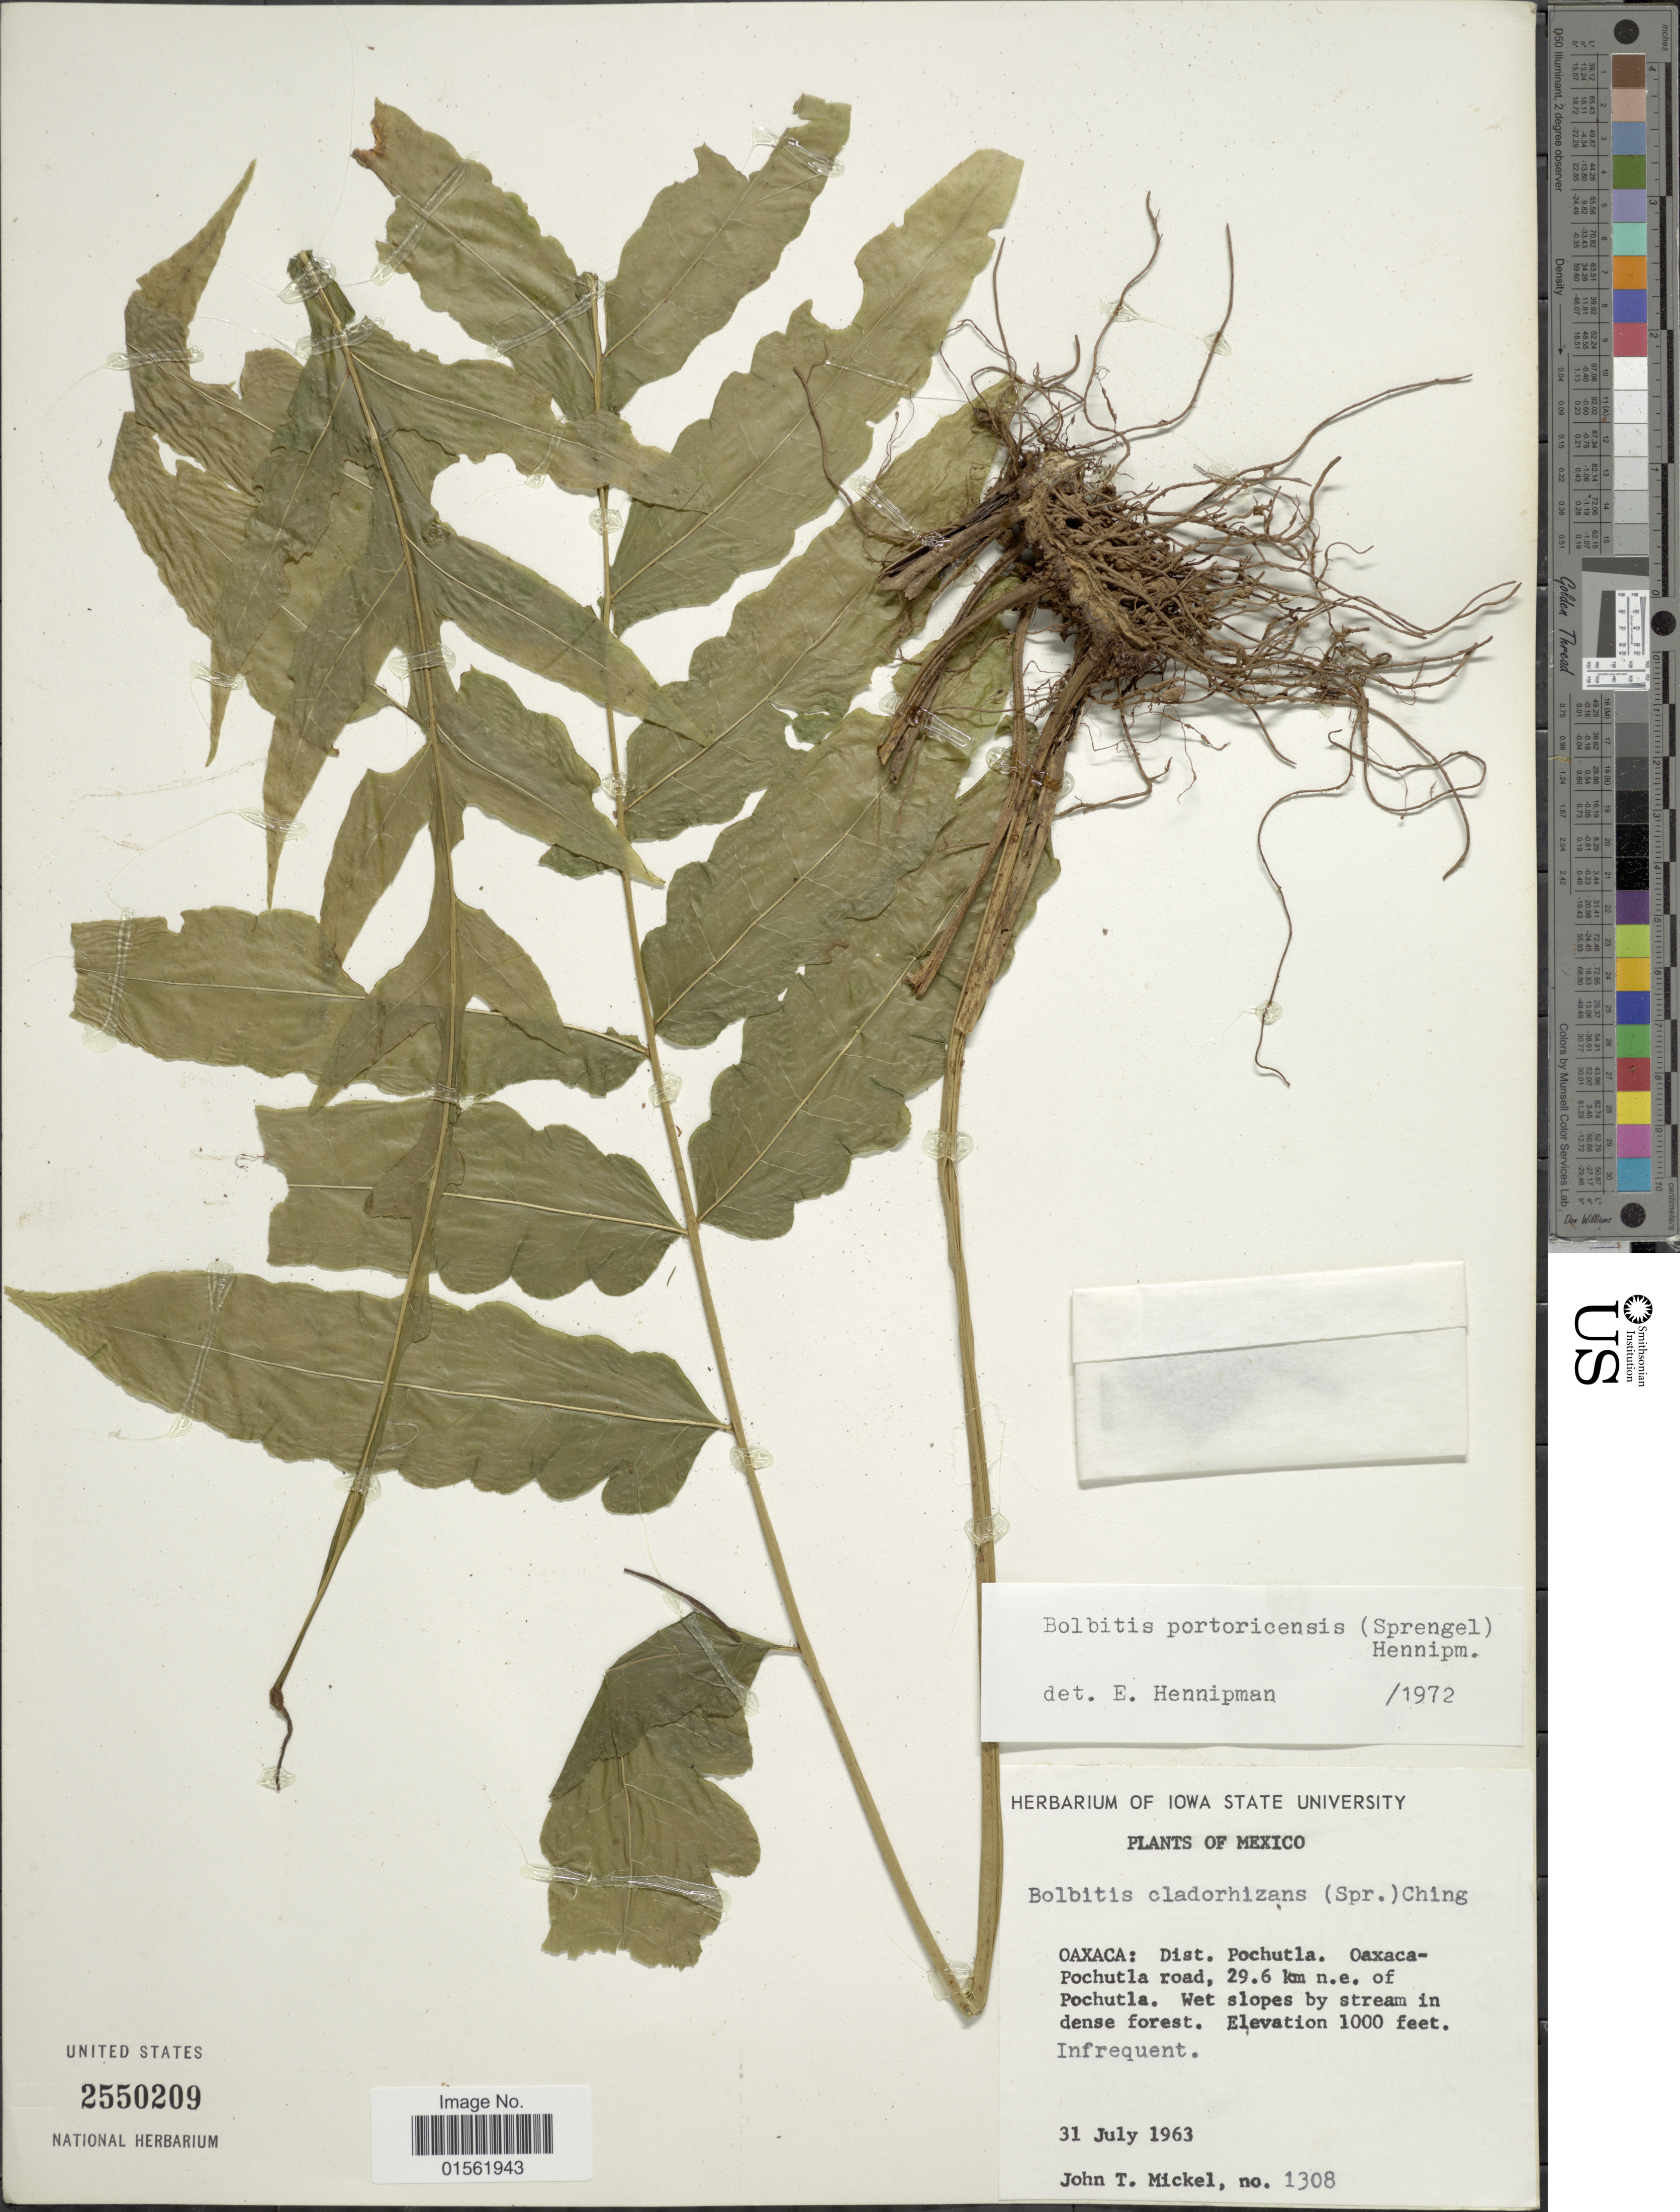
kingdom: Plantae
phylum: Tracheophyta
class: Polypodiopsida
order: Polypodiales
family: Dryopteridaceae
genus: Bolbitis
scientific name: Bolbitis portoricensis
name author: (Spreng.) Hennipman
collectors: J. T. Mickel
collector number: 1308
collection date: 1963-07-31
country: Mexico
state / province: Oaxaca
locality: Dist. Pochutla. Oaxaca-Pochutla road, 29.6 km n.e. of Pochutla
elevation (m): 305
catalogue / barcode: US 2550209